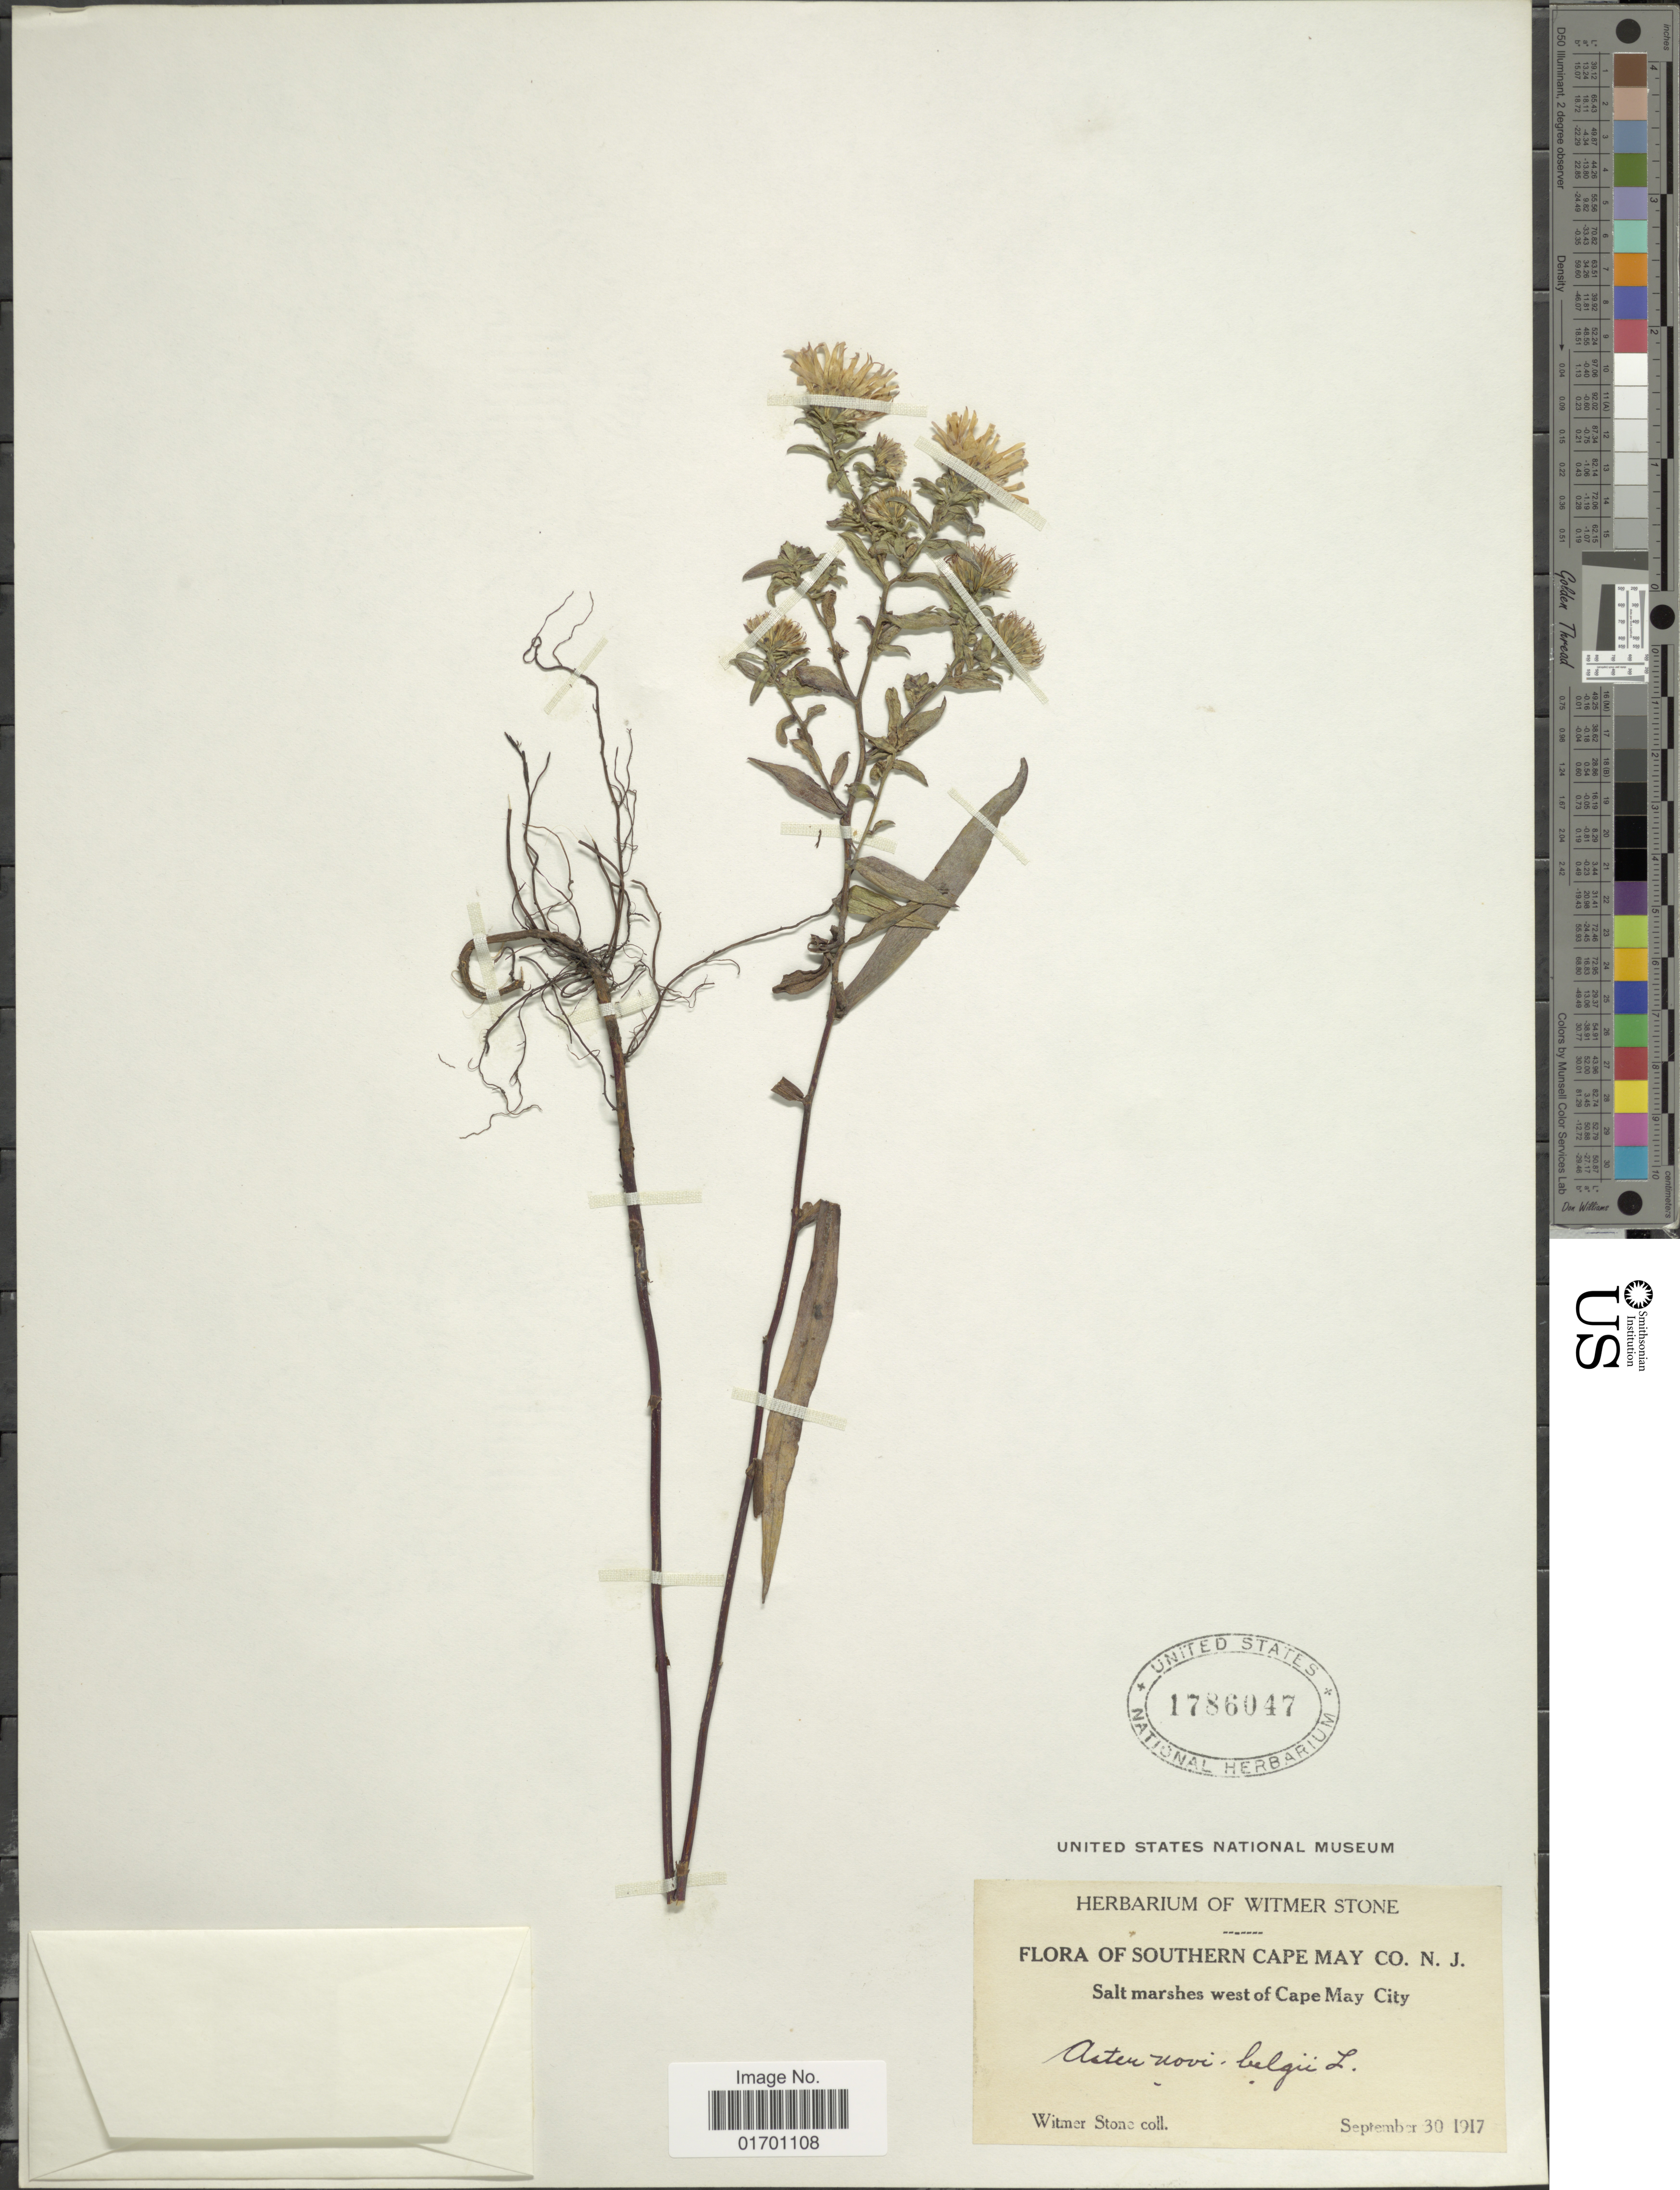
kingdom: Plantae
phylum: Tracheophyta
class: Magnoliopsida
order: Asterales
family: Asteraceae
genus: Symphyotrichum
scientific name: Symphyotrichum novi-belgii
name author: (L.) G.L. Nesom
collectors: W. Stone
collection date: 1917-09-30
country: United States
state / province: New Jersey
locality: Southern Cape May Co. N. J. Salt marshes west of Cape May City.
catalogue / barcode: US 1786047